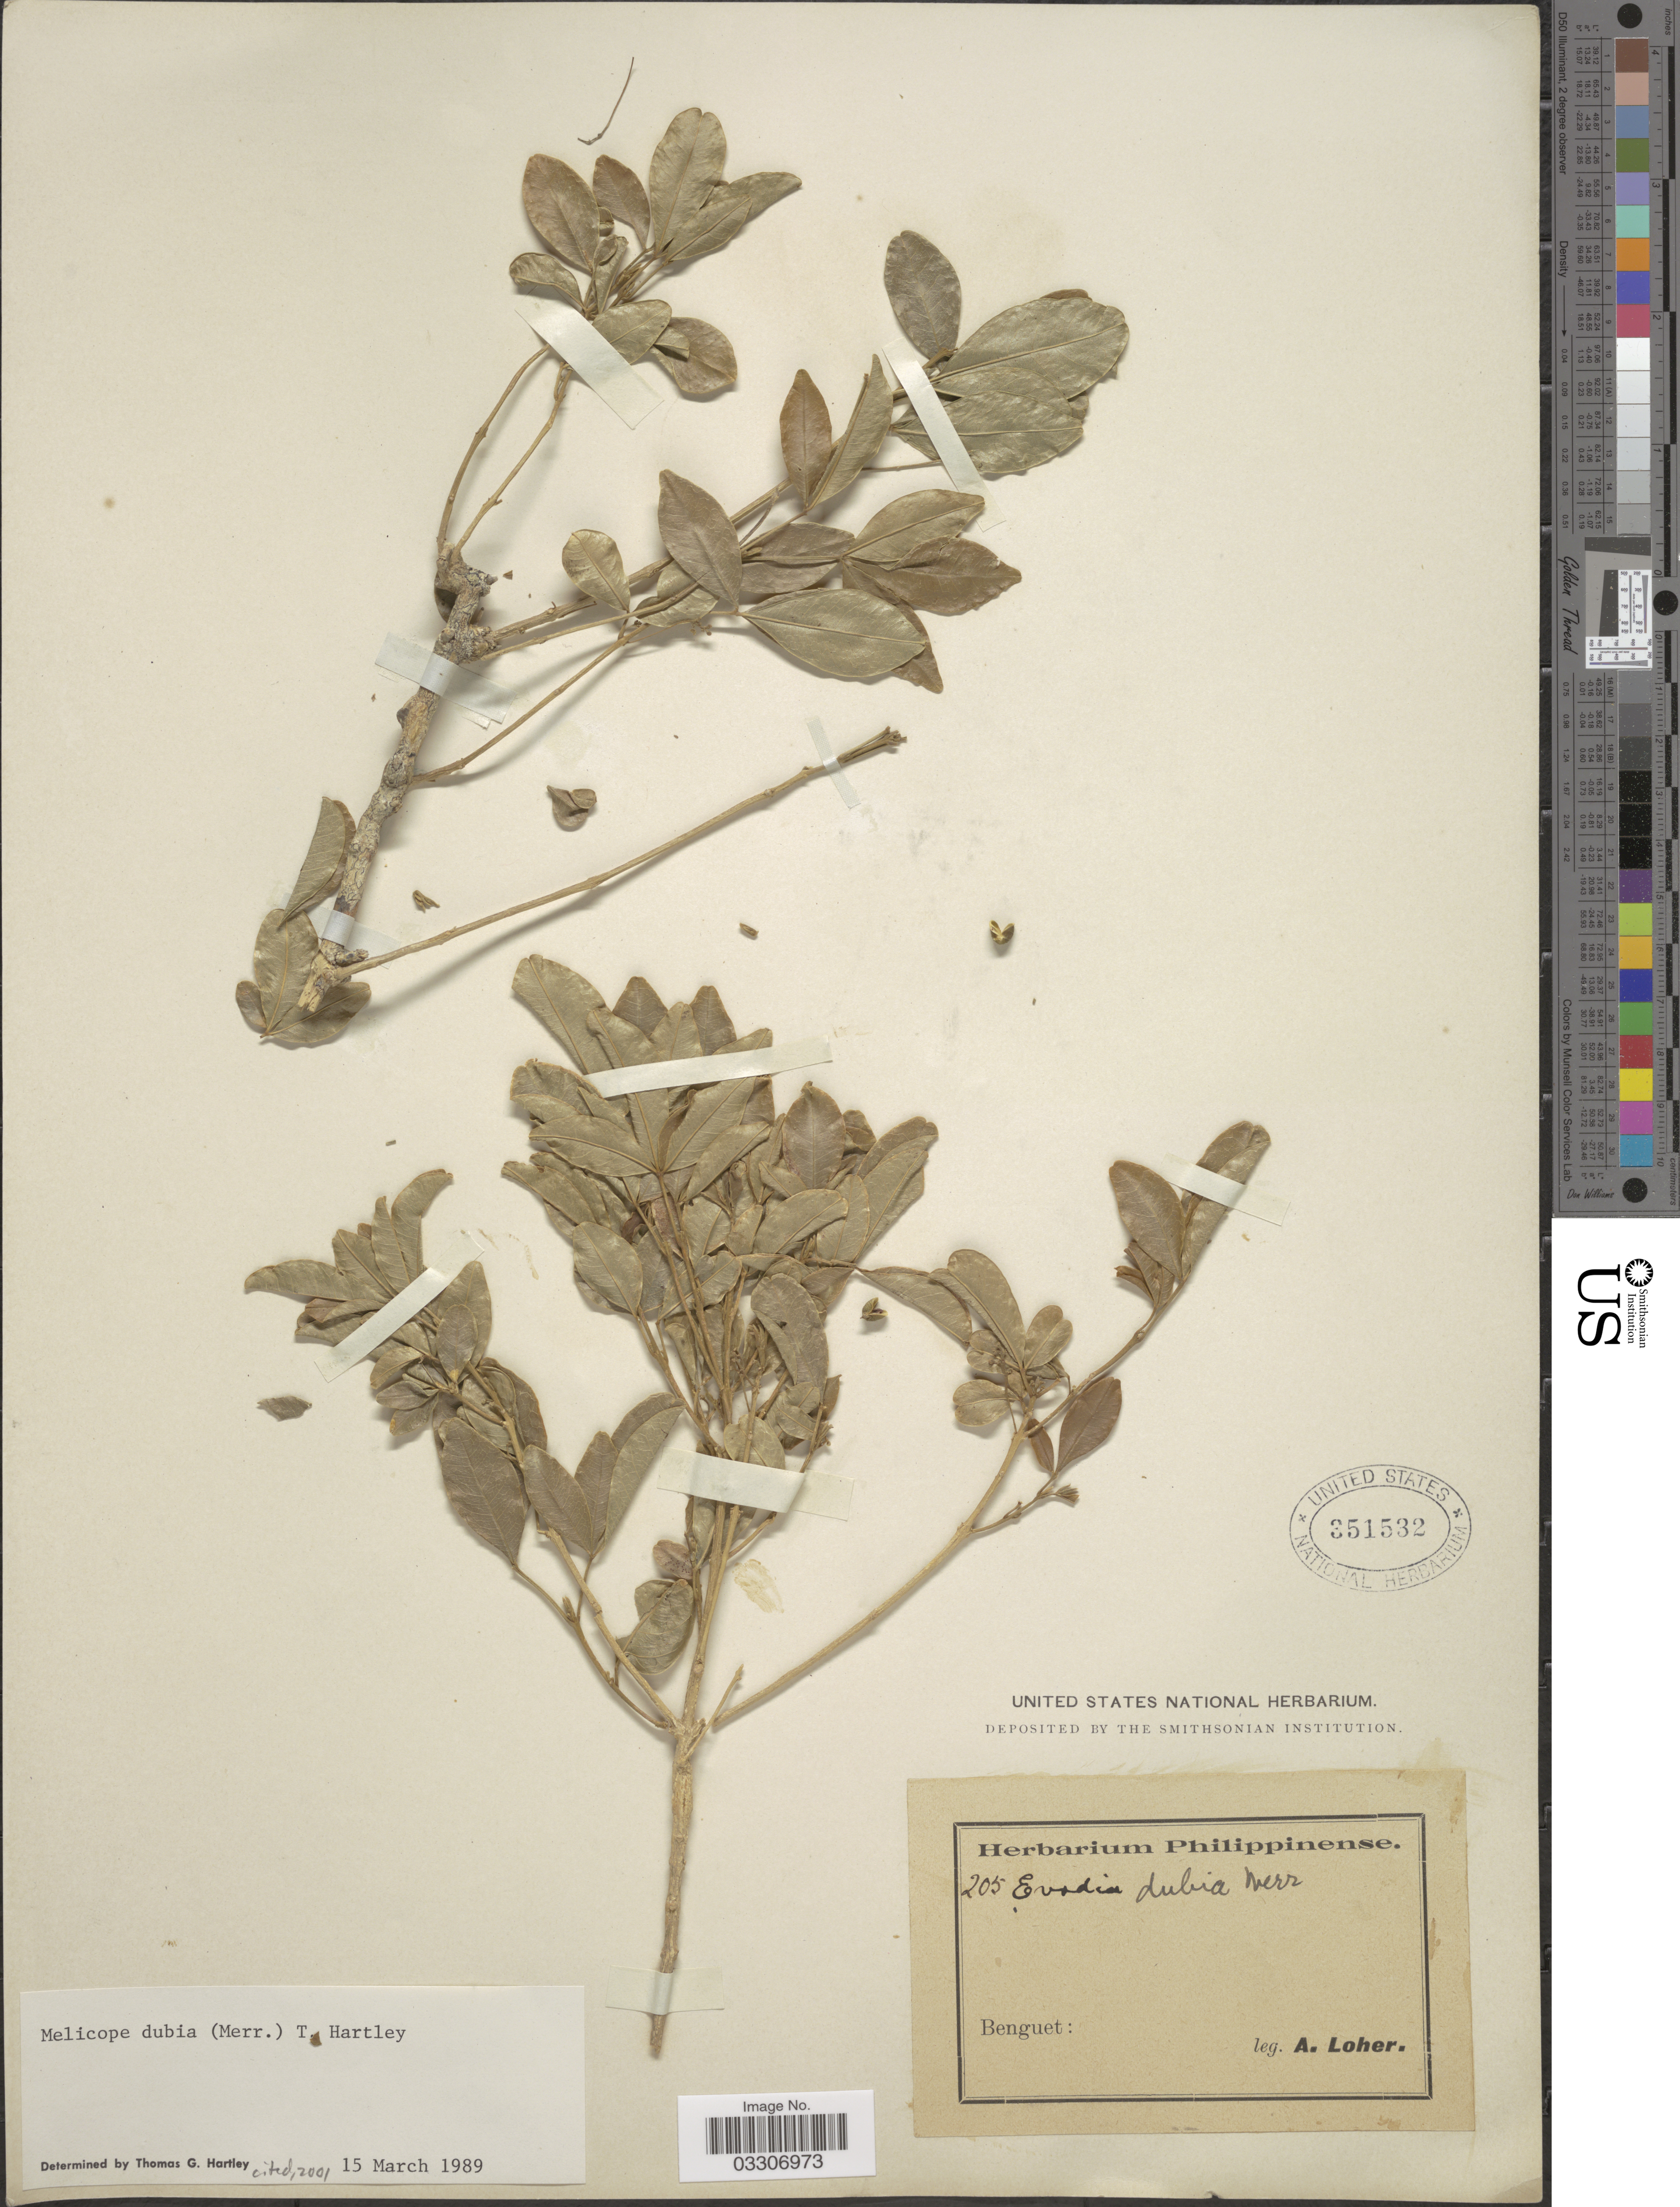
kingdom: Plantae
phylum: Tracheophyta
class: Magnoliopsida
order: Sapindales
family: Rutaceae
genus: Melicope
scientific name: Melicope dubia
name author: (Merr.) T.G. Hartley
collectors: A. Loher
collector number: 205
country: Philippines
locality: Benguet.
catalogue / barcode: US 351532